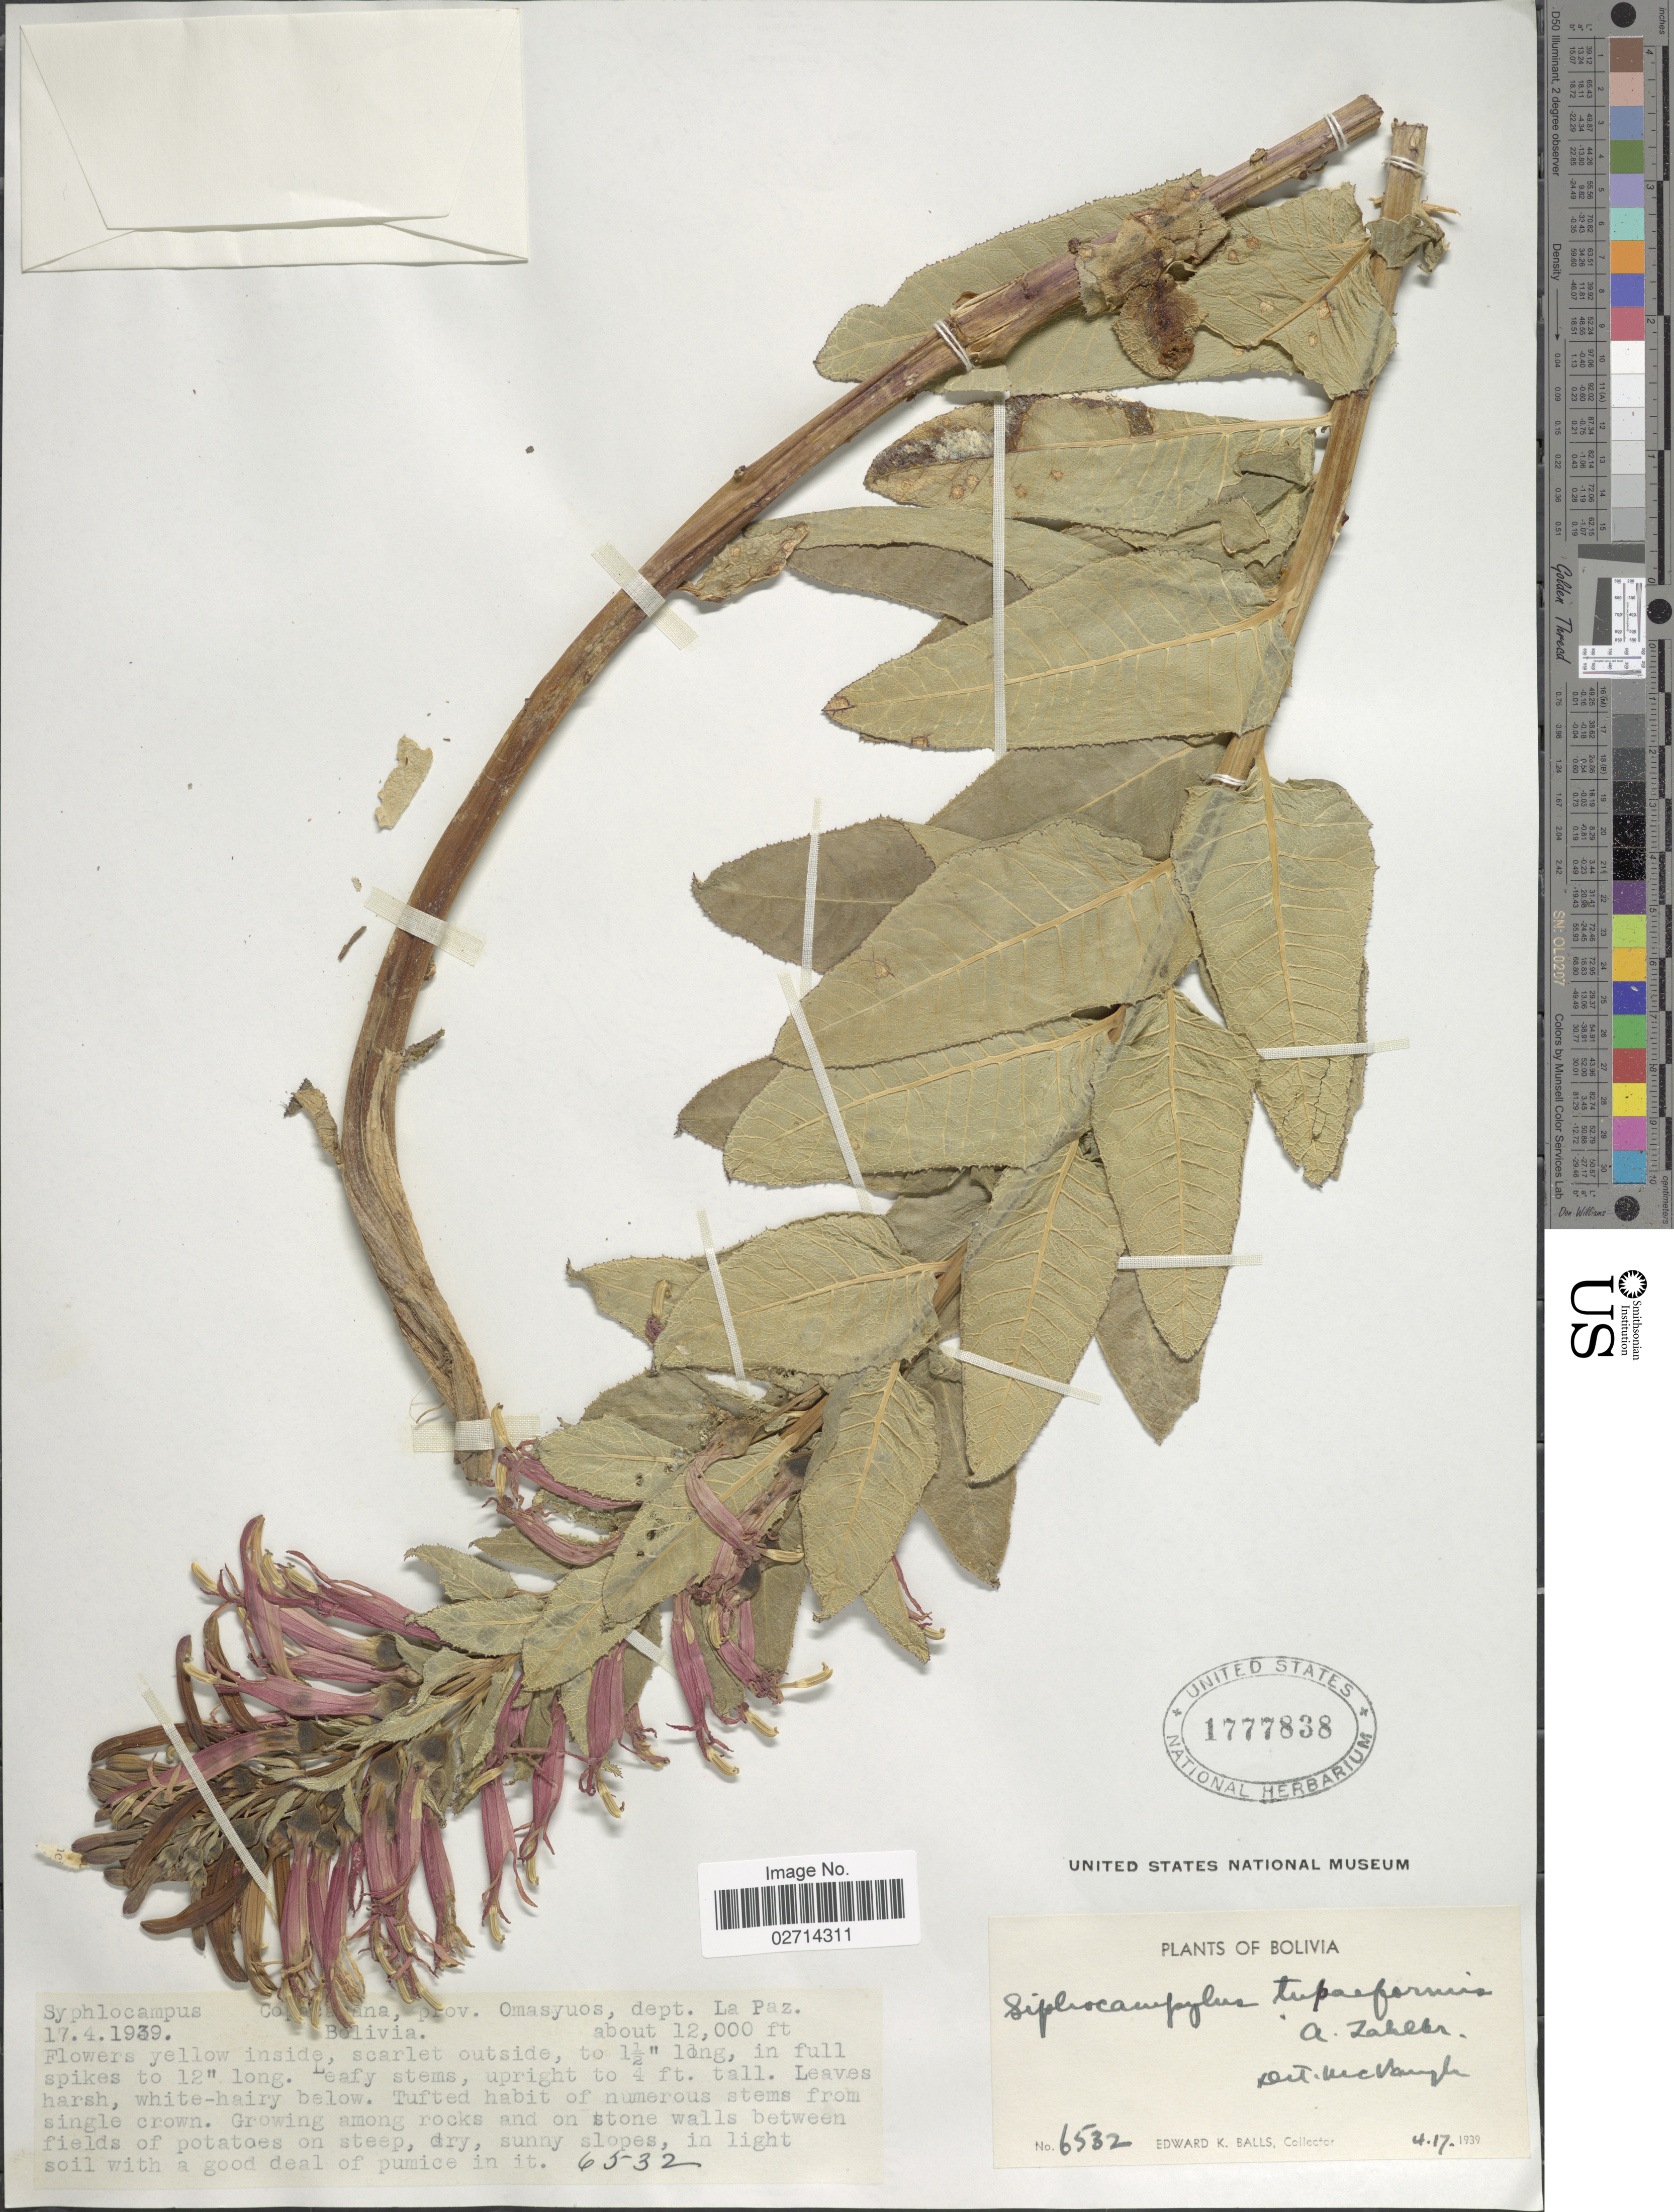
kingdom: Plantae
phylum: Tracheophyta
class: Magnoliopsida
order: Asterales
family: Campanulaceae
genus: Siphocampylus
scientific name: Siphocampylus tupaeformis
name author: Zahlbr.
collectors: E. K. Balls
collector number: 6532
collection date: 1939-04-17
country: Bolivia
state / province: La Paz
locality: Copacabana, prov. Omasyuos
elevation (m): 3658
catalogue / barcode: US 1777838